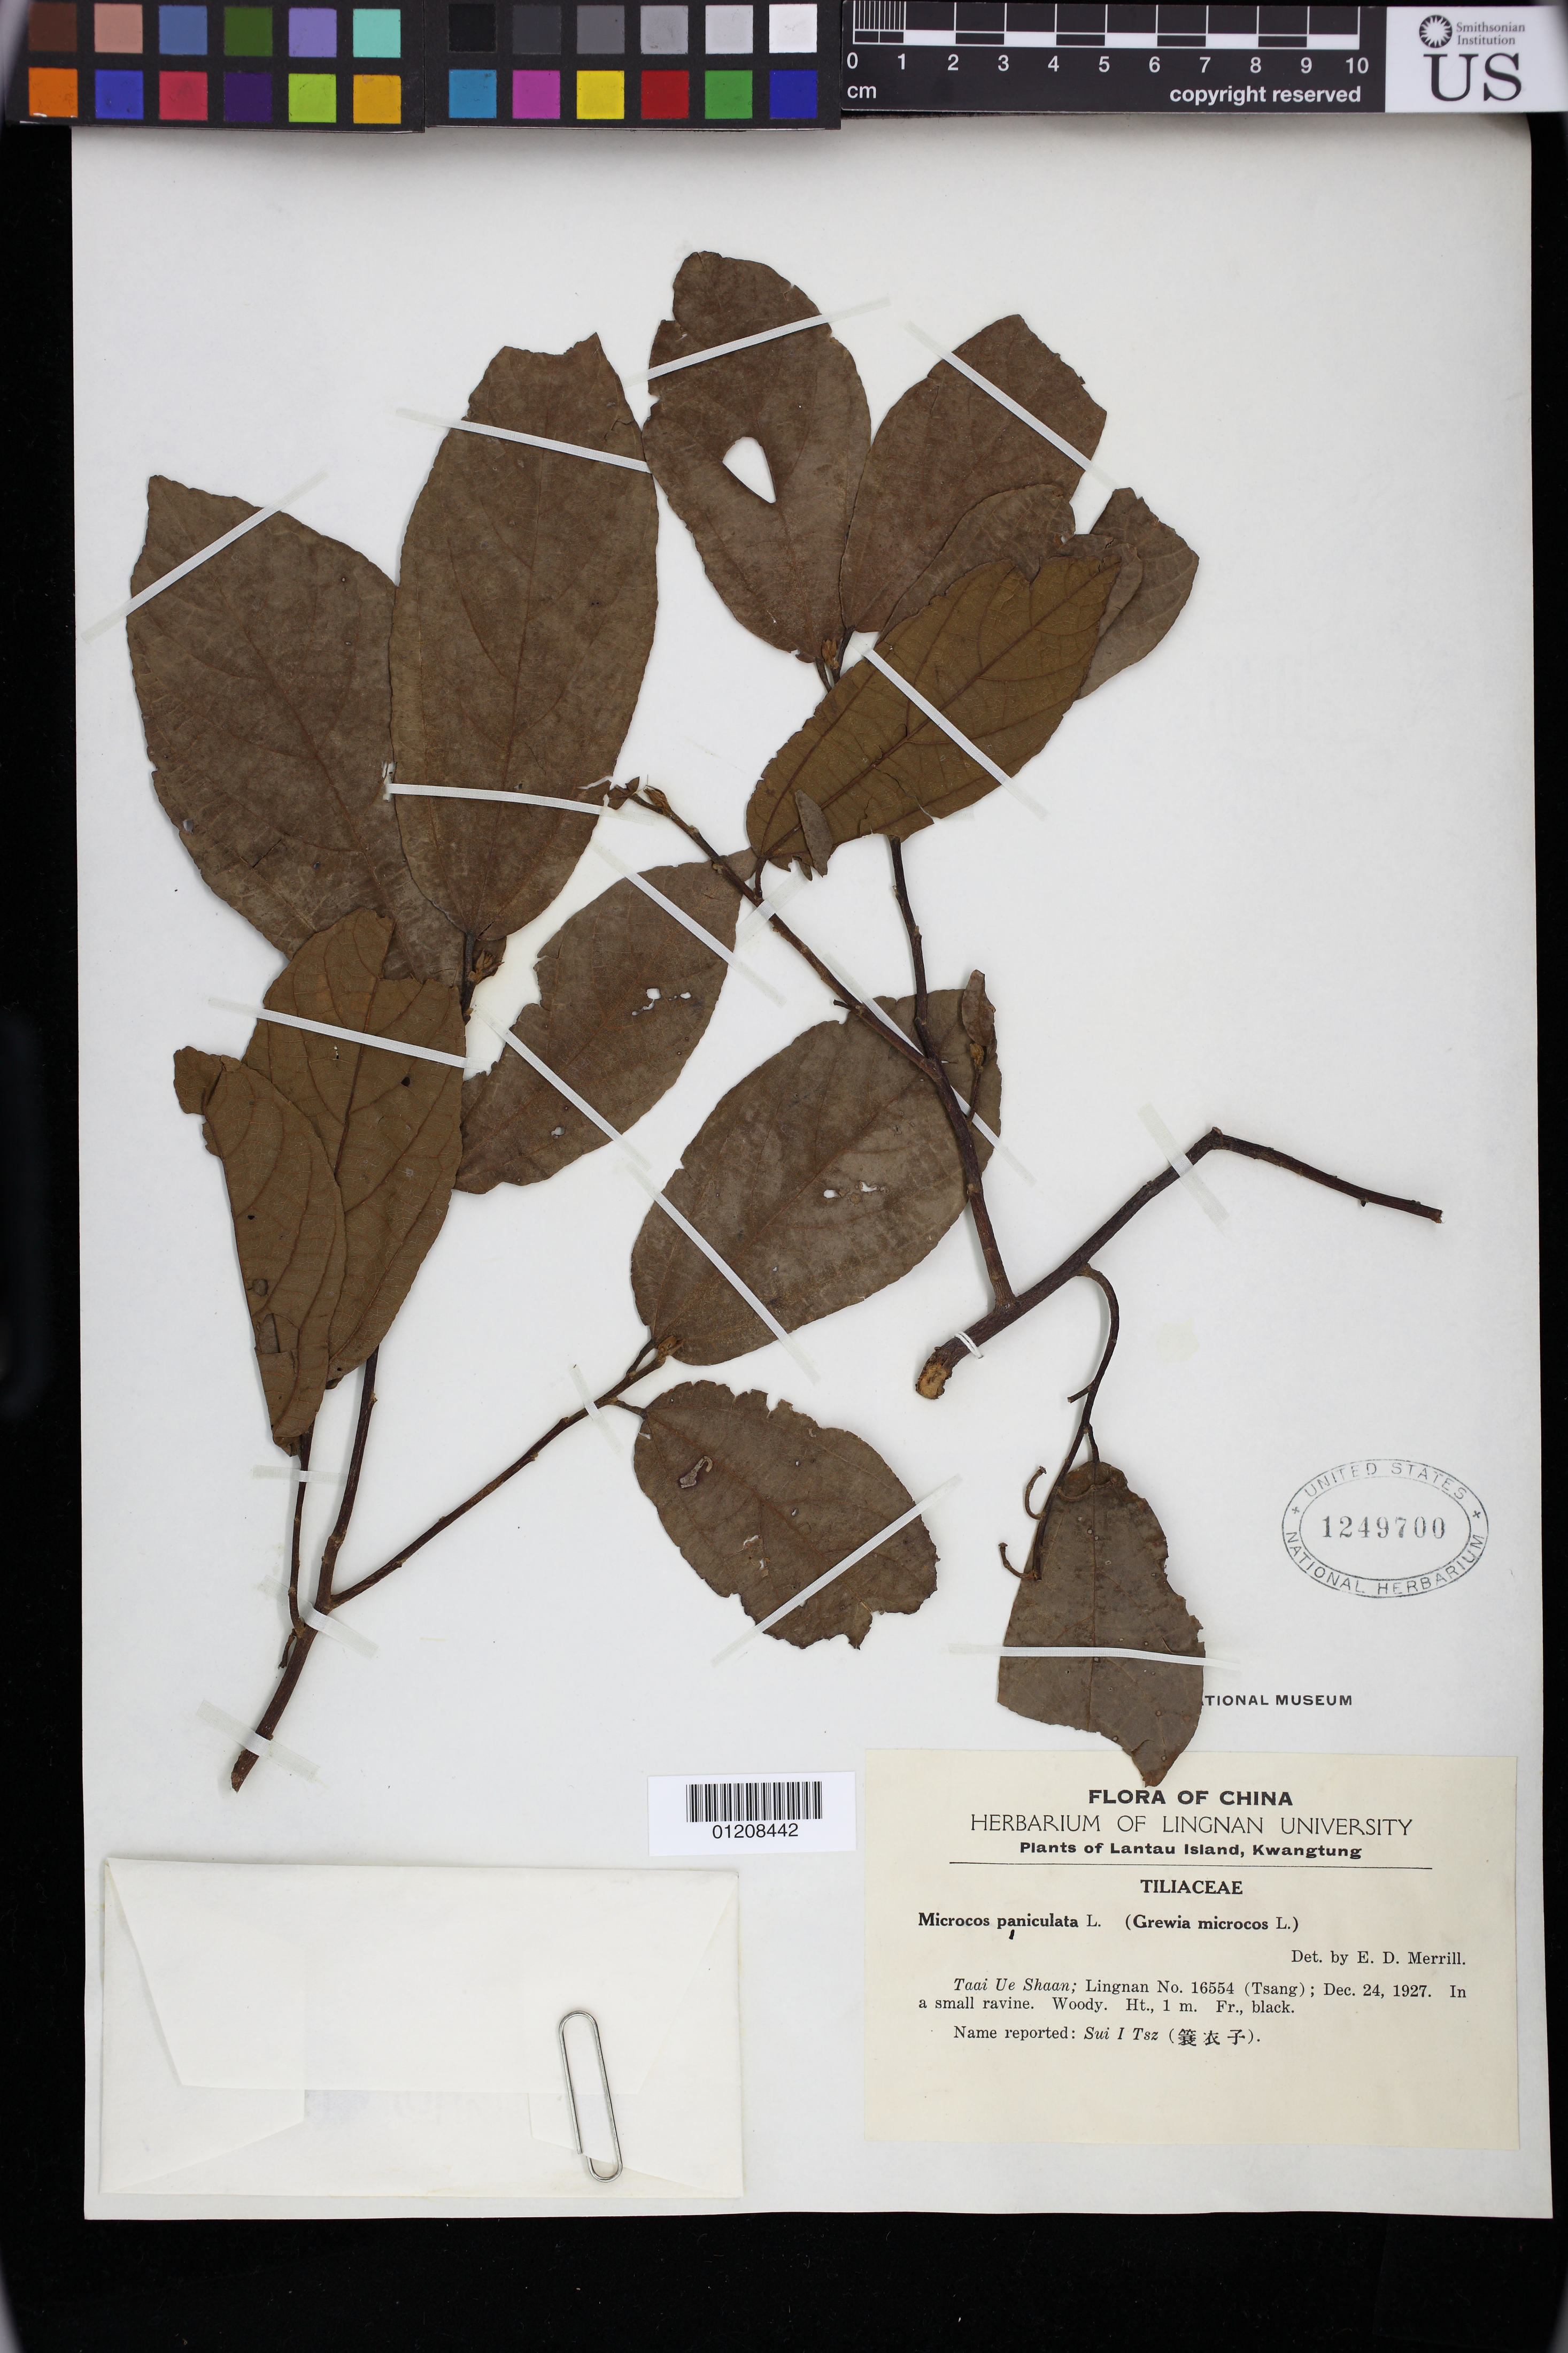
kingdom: Plantae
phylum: Tracheophyta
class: Magnoliopsida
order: Malvales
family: Malvaceae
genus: Microcos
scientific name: Microcos paniculata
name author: L.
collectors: T. Shaan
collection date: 1927-12-24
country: China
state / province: Hong Kong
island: Lantau Island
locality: In a small ravine.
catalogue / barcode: US 1249700